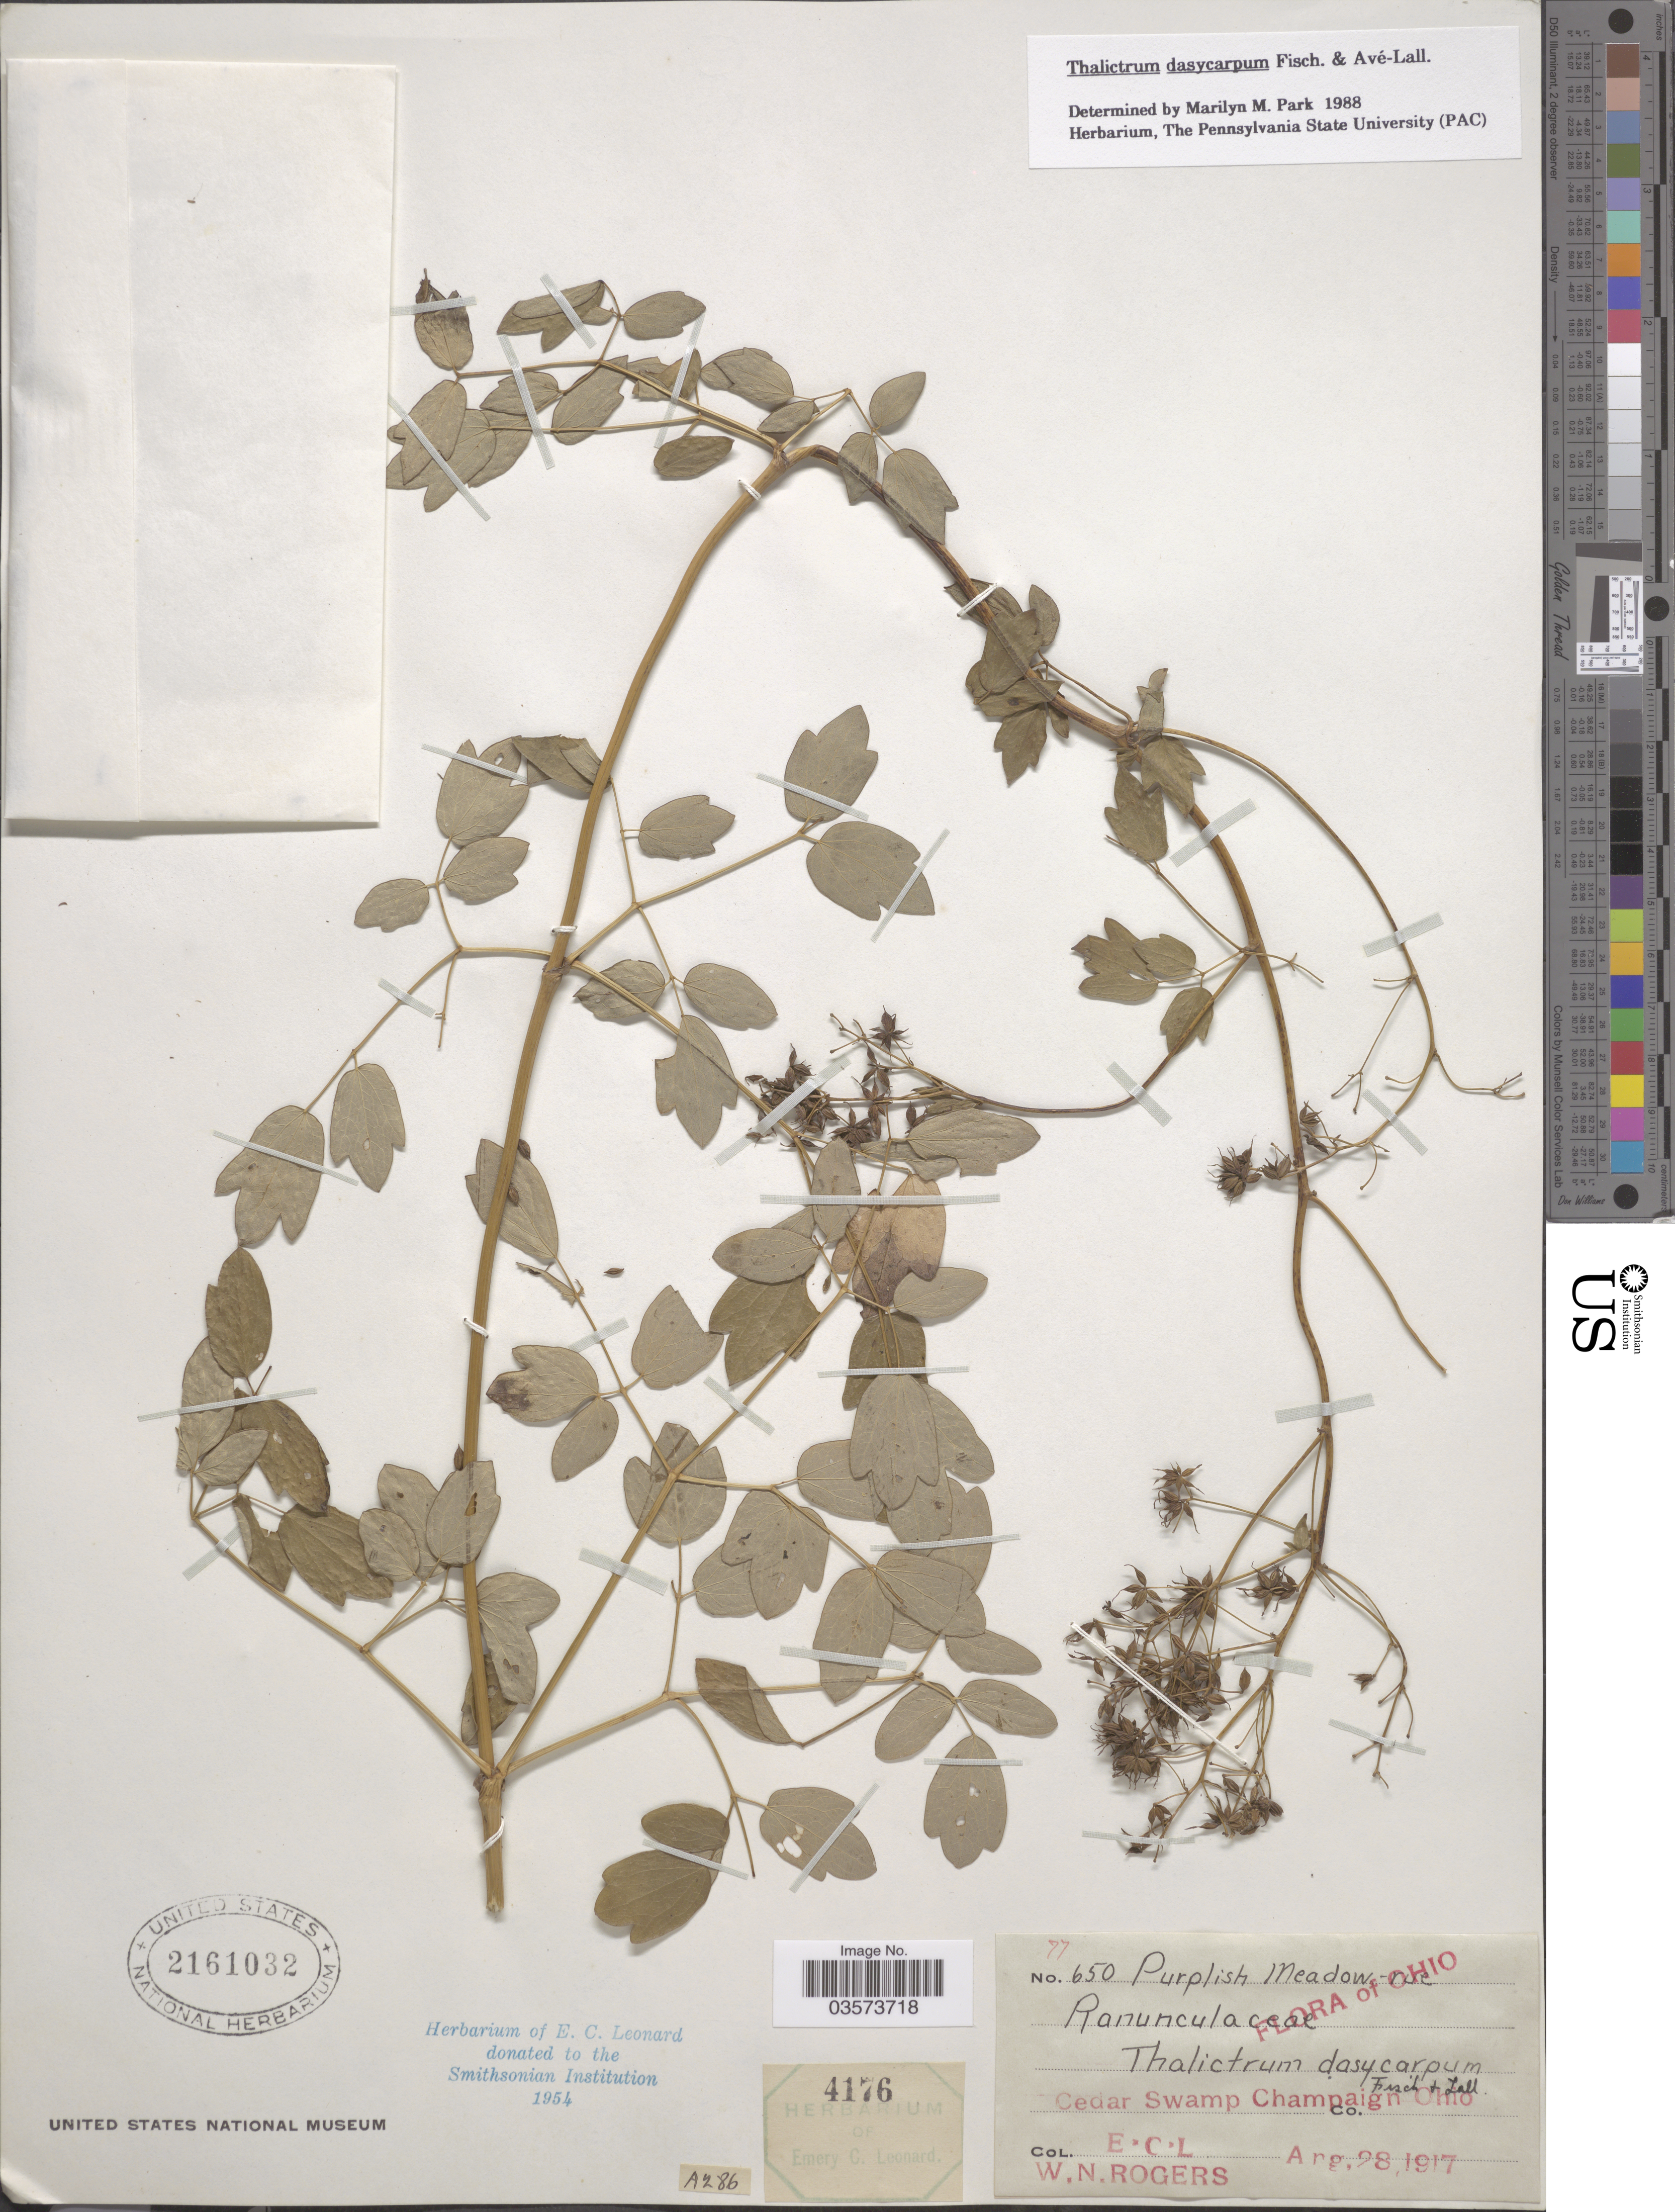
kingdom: Plantae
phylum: Tracheophyta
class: Magnoliopsida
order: Ranunculales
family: Ranunculaceae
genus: Thalictrum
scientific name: Thalictrum dasycarpum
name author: Fisch. & Avé-Lall.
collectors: E. C. Leonard & W. Rogers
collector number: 650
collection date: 1917-08-28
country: United States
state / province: Ohio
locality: Cedar Swamp Champaign.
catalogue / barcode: US 2161032